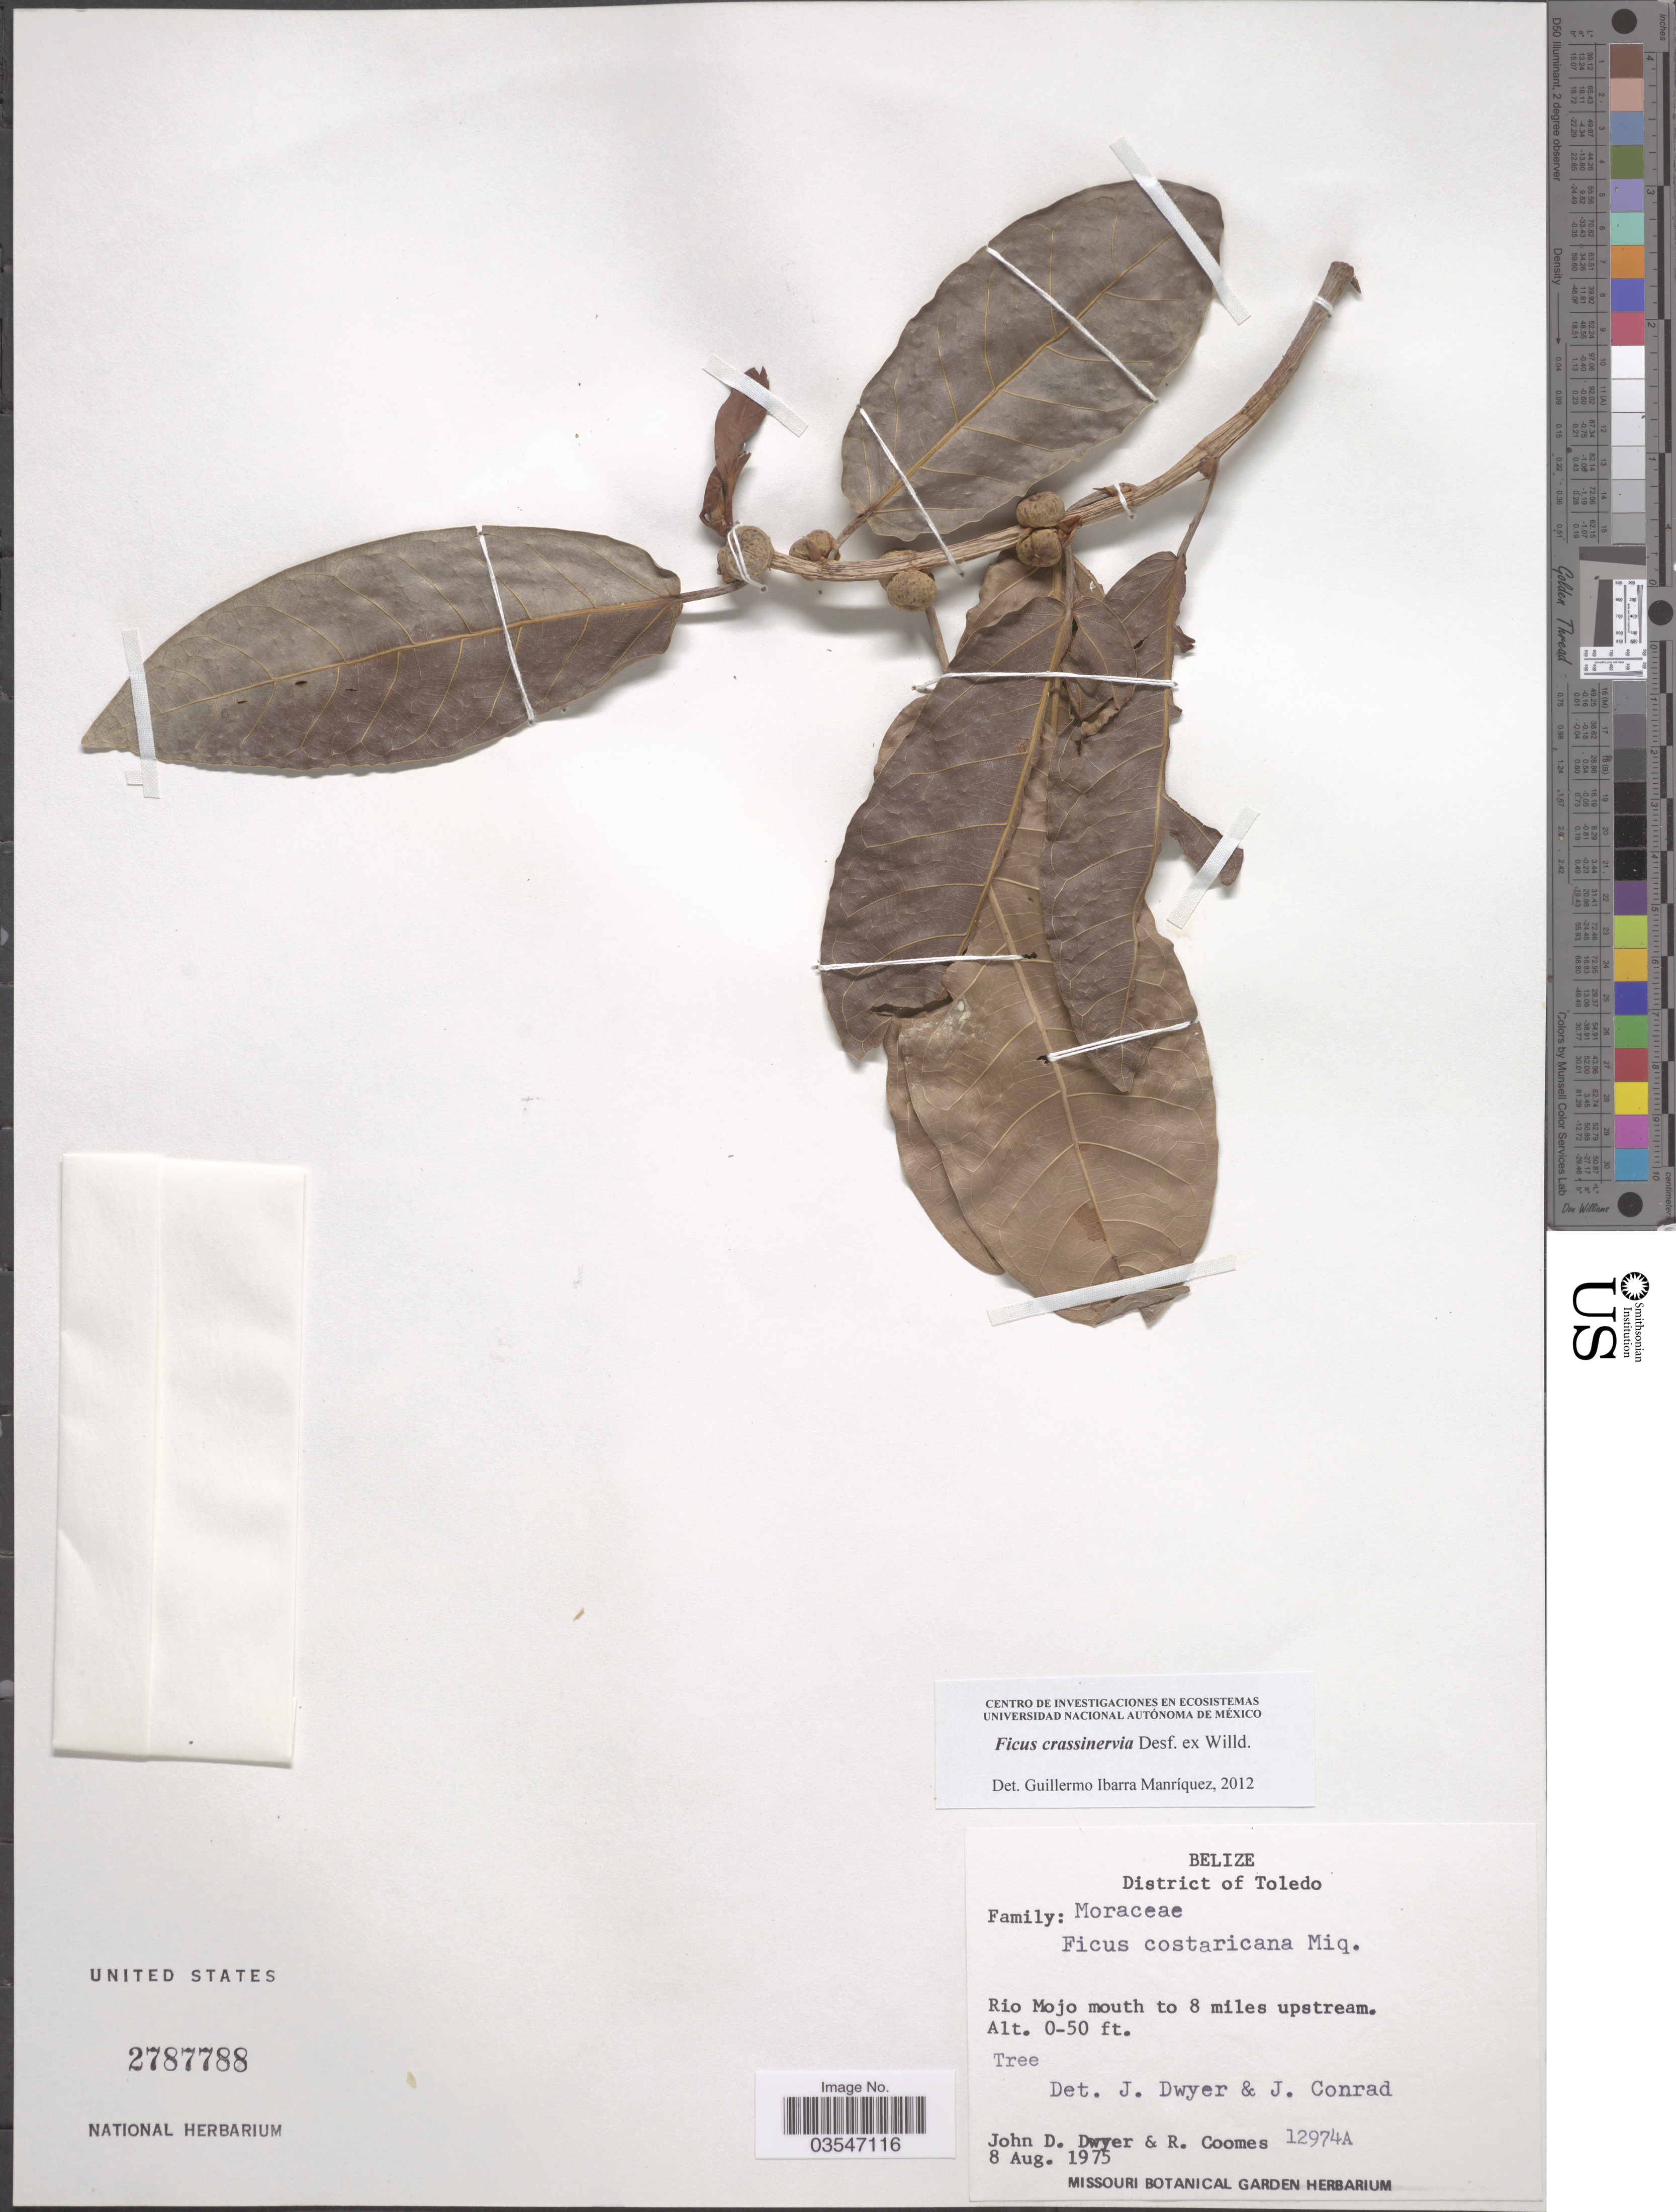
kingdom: Plantae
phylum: Tracheophyta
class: Magnoliopsida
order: Rosales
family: Moraceae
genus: Ficus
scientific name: Ficus crassinervia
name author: Desf. ex Willd.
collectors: J. D. Dwyer & R. Coomes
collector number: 12974A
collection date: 1975-08-08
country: Belize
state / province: Toledo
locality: District of Toledo. Rio Mojo mouth to 8 miles upstream.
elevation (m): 0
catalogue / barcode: US 2787788